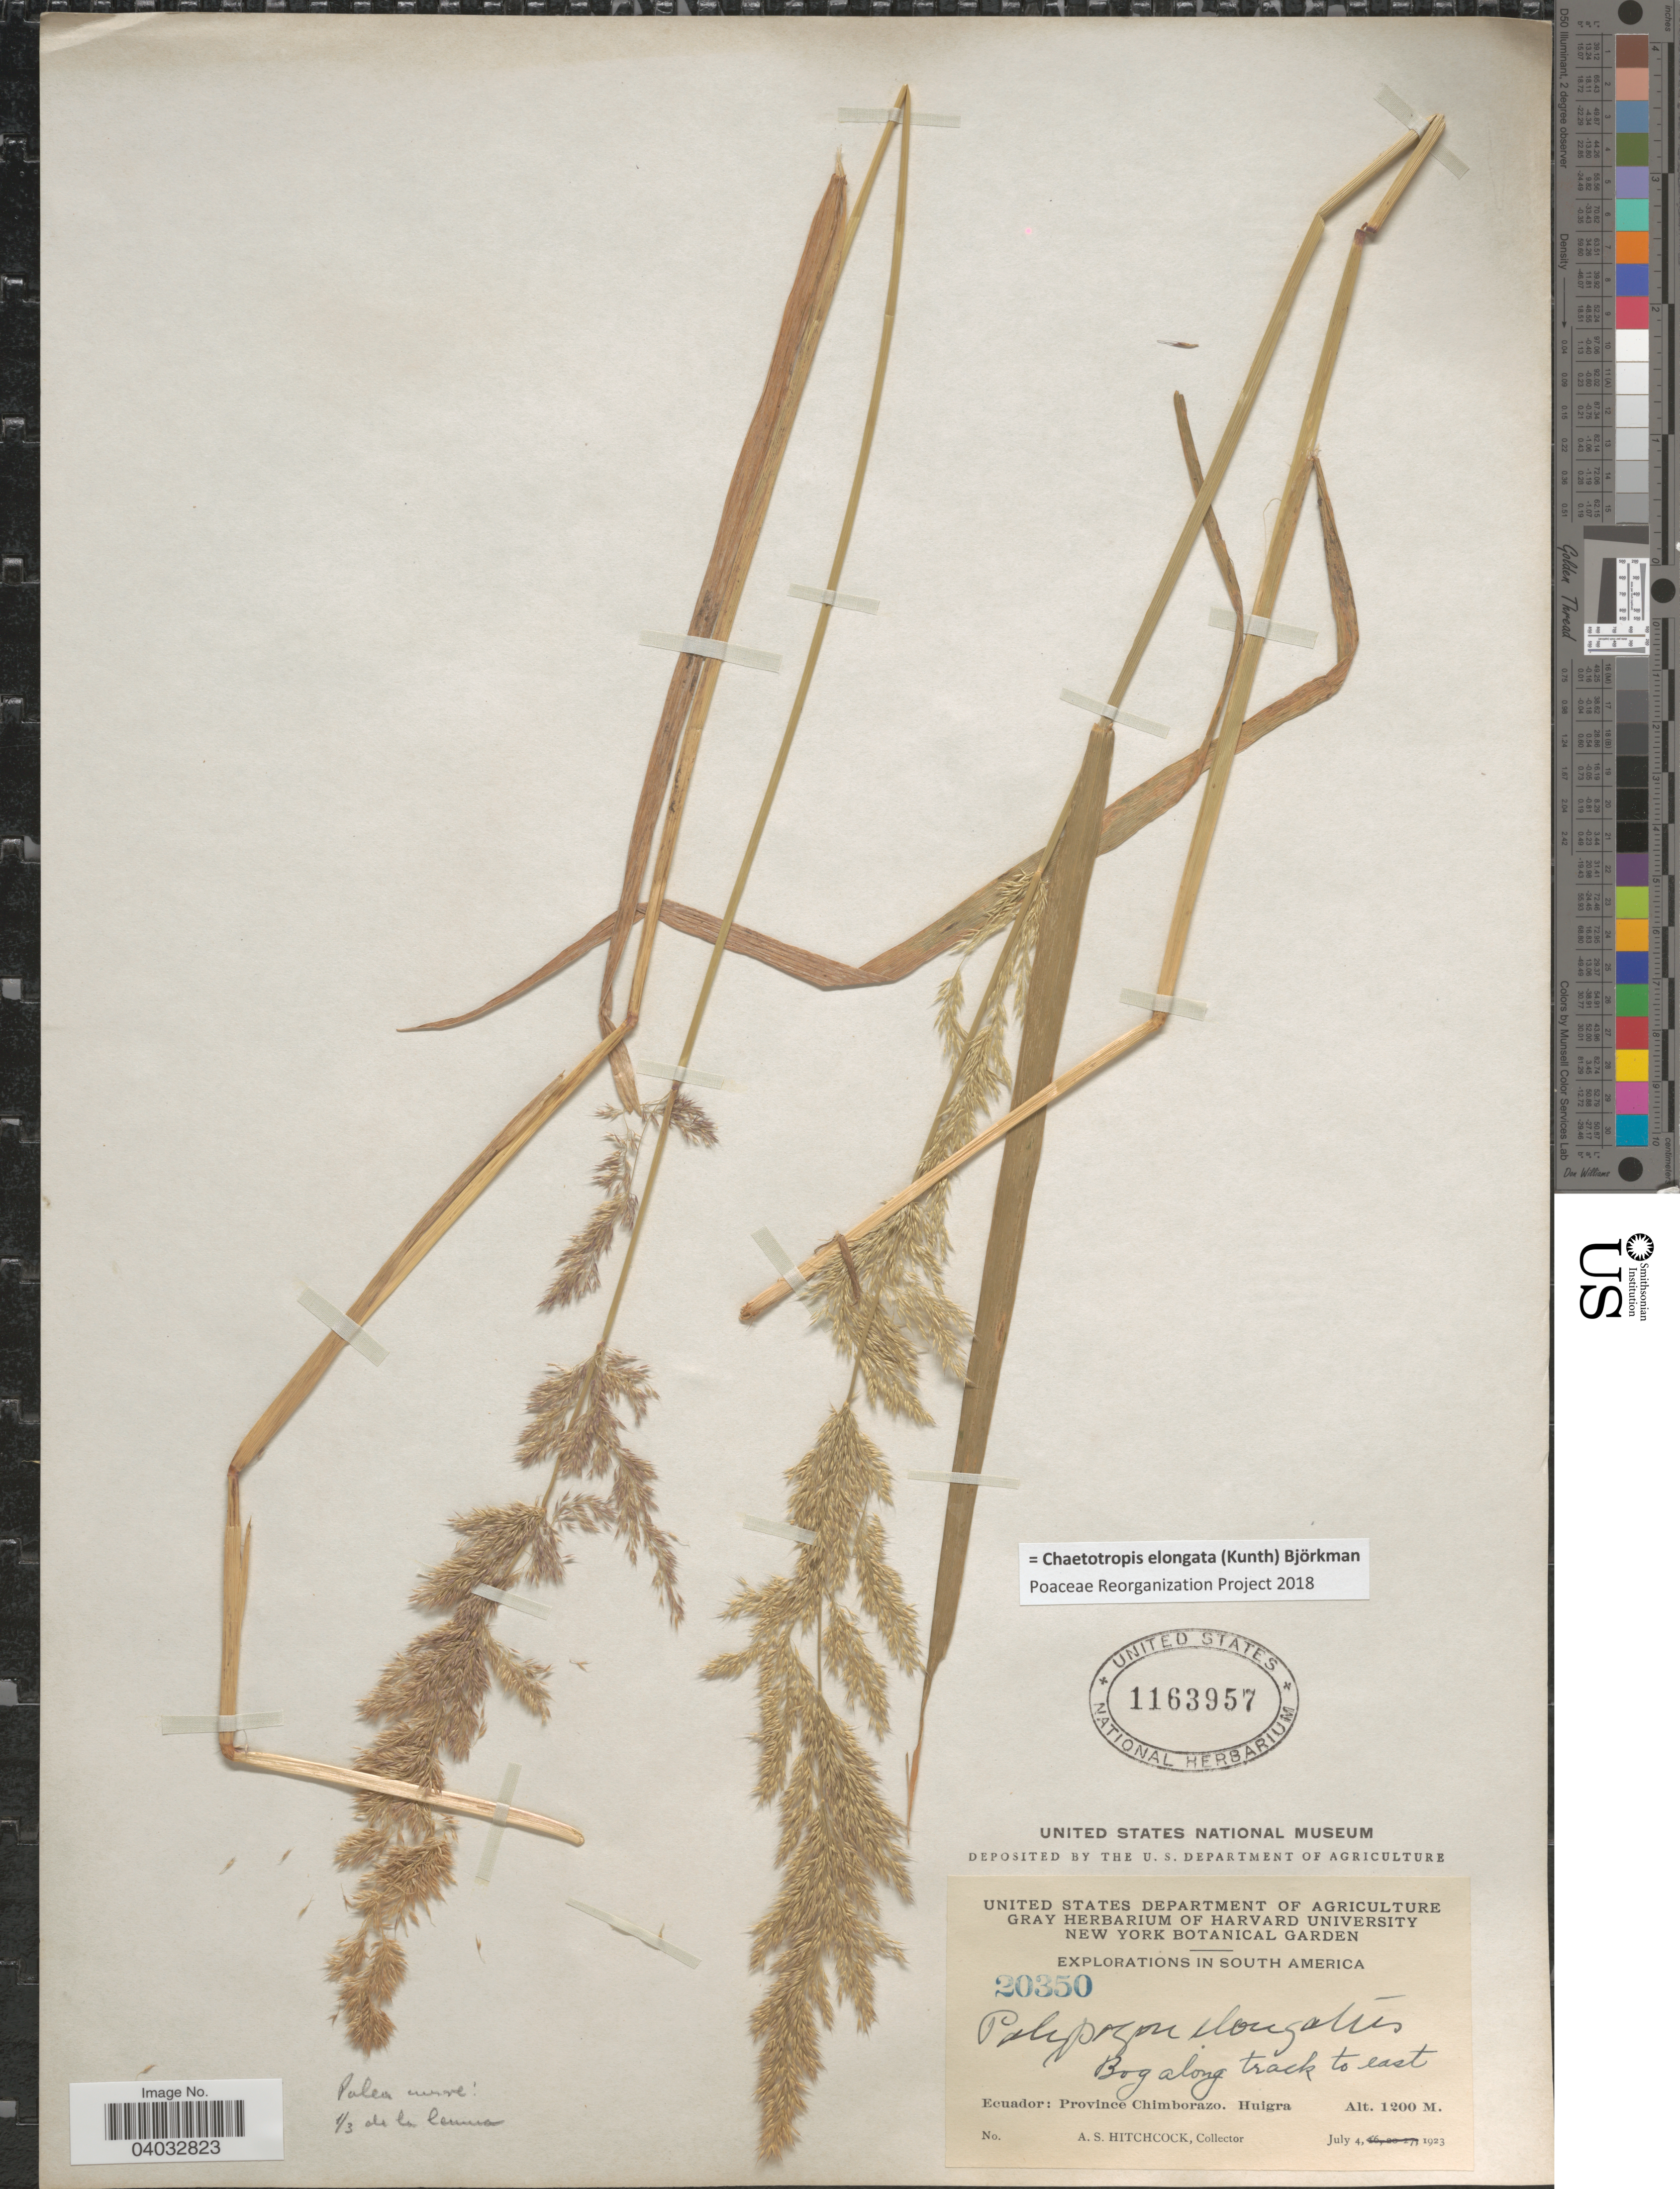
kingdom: Plantae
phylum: Tracheophyta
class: Liliopsida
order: Poales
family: Poaceae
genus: Chaetotropis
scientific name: Chaetotropis elongata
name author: (Kunth) Björkman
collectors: A. S. Hitchcock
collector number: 20350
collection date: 1923-07-04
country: Ecuador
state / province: Chimborazo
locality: Bog along track to east. Huigra.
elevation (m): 1200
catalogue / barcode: US 1163957